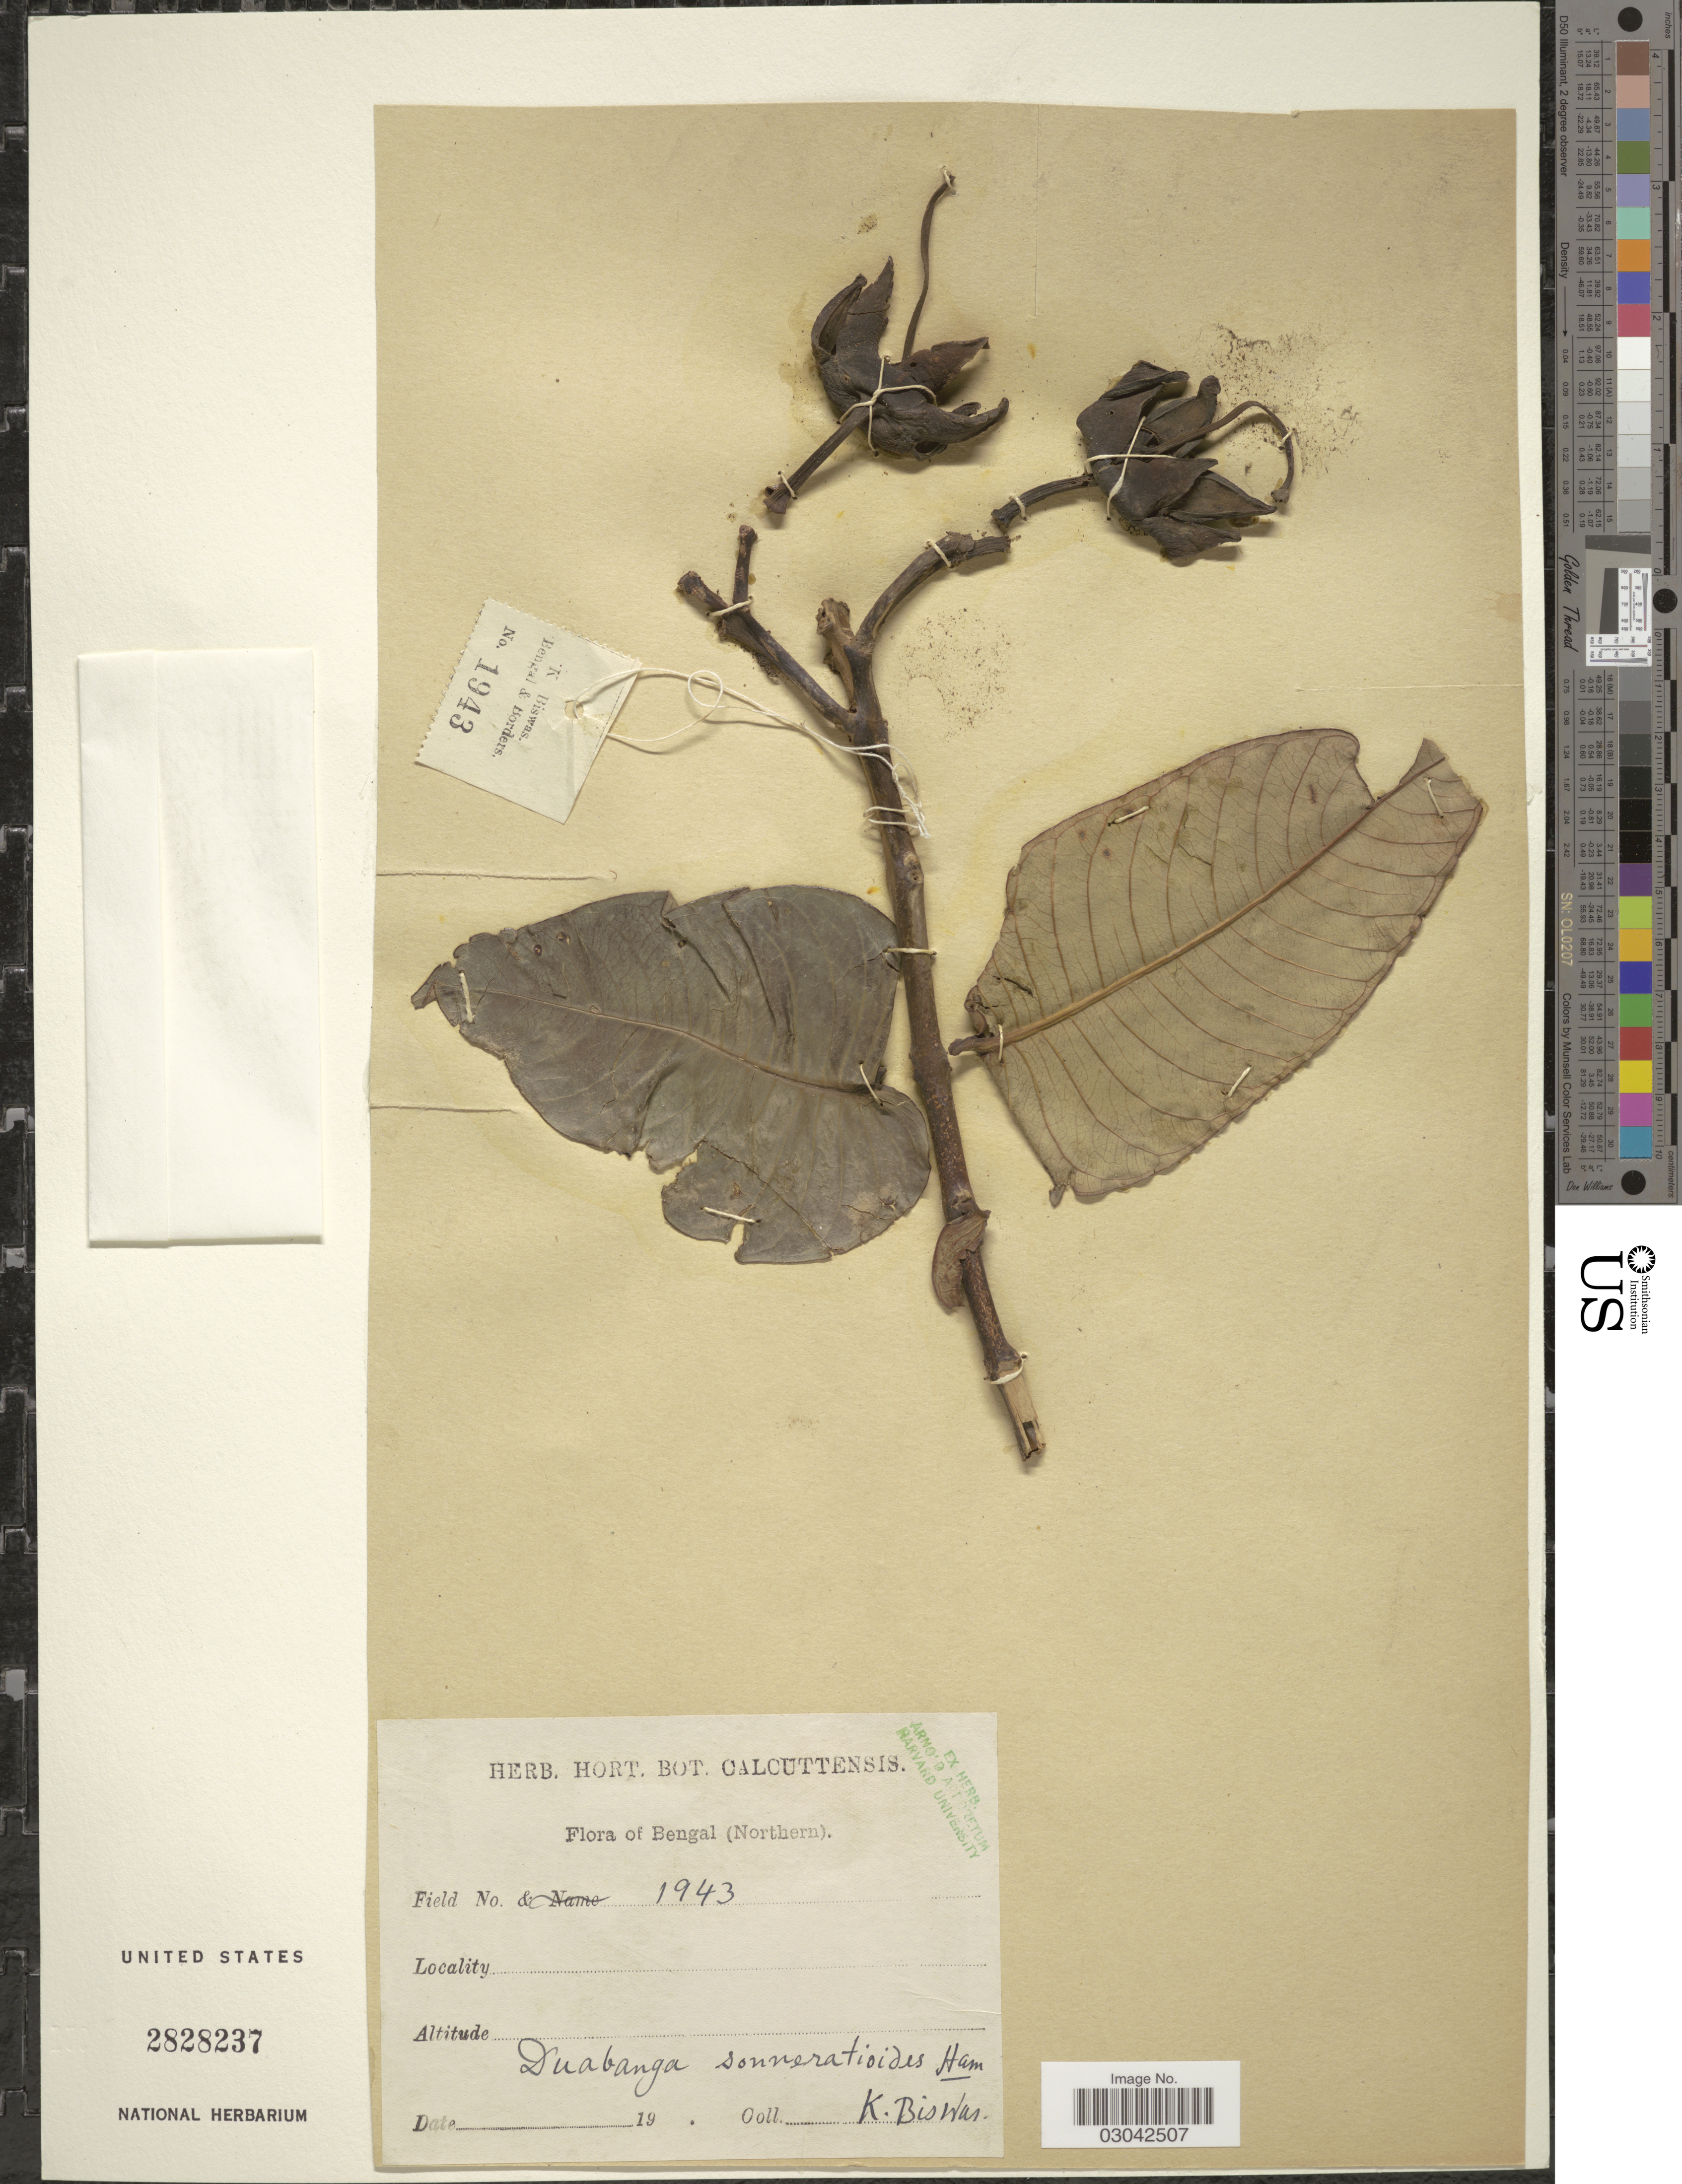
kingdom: Plantae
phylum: Tracheophyta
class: Magnoliopsida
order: Myrtales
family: Lythraceae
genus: Duabanga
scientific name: Duabanga grandiflora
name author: (Roxb. ex DC.) Walp.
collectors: K. Biswas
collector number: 1943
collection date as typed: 19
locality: Bengal (Northern).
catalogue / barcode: US 2828237